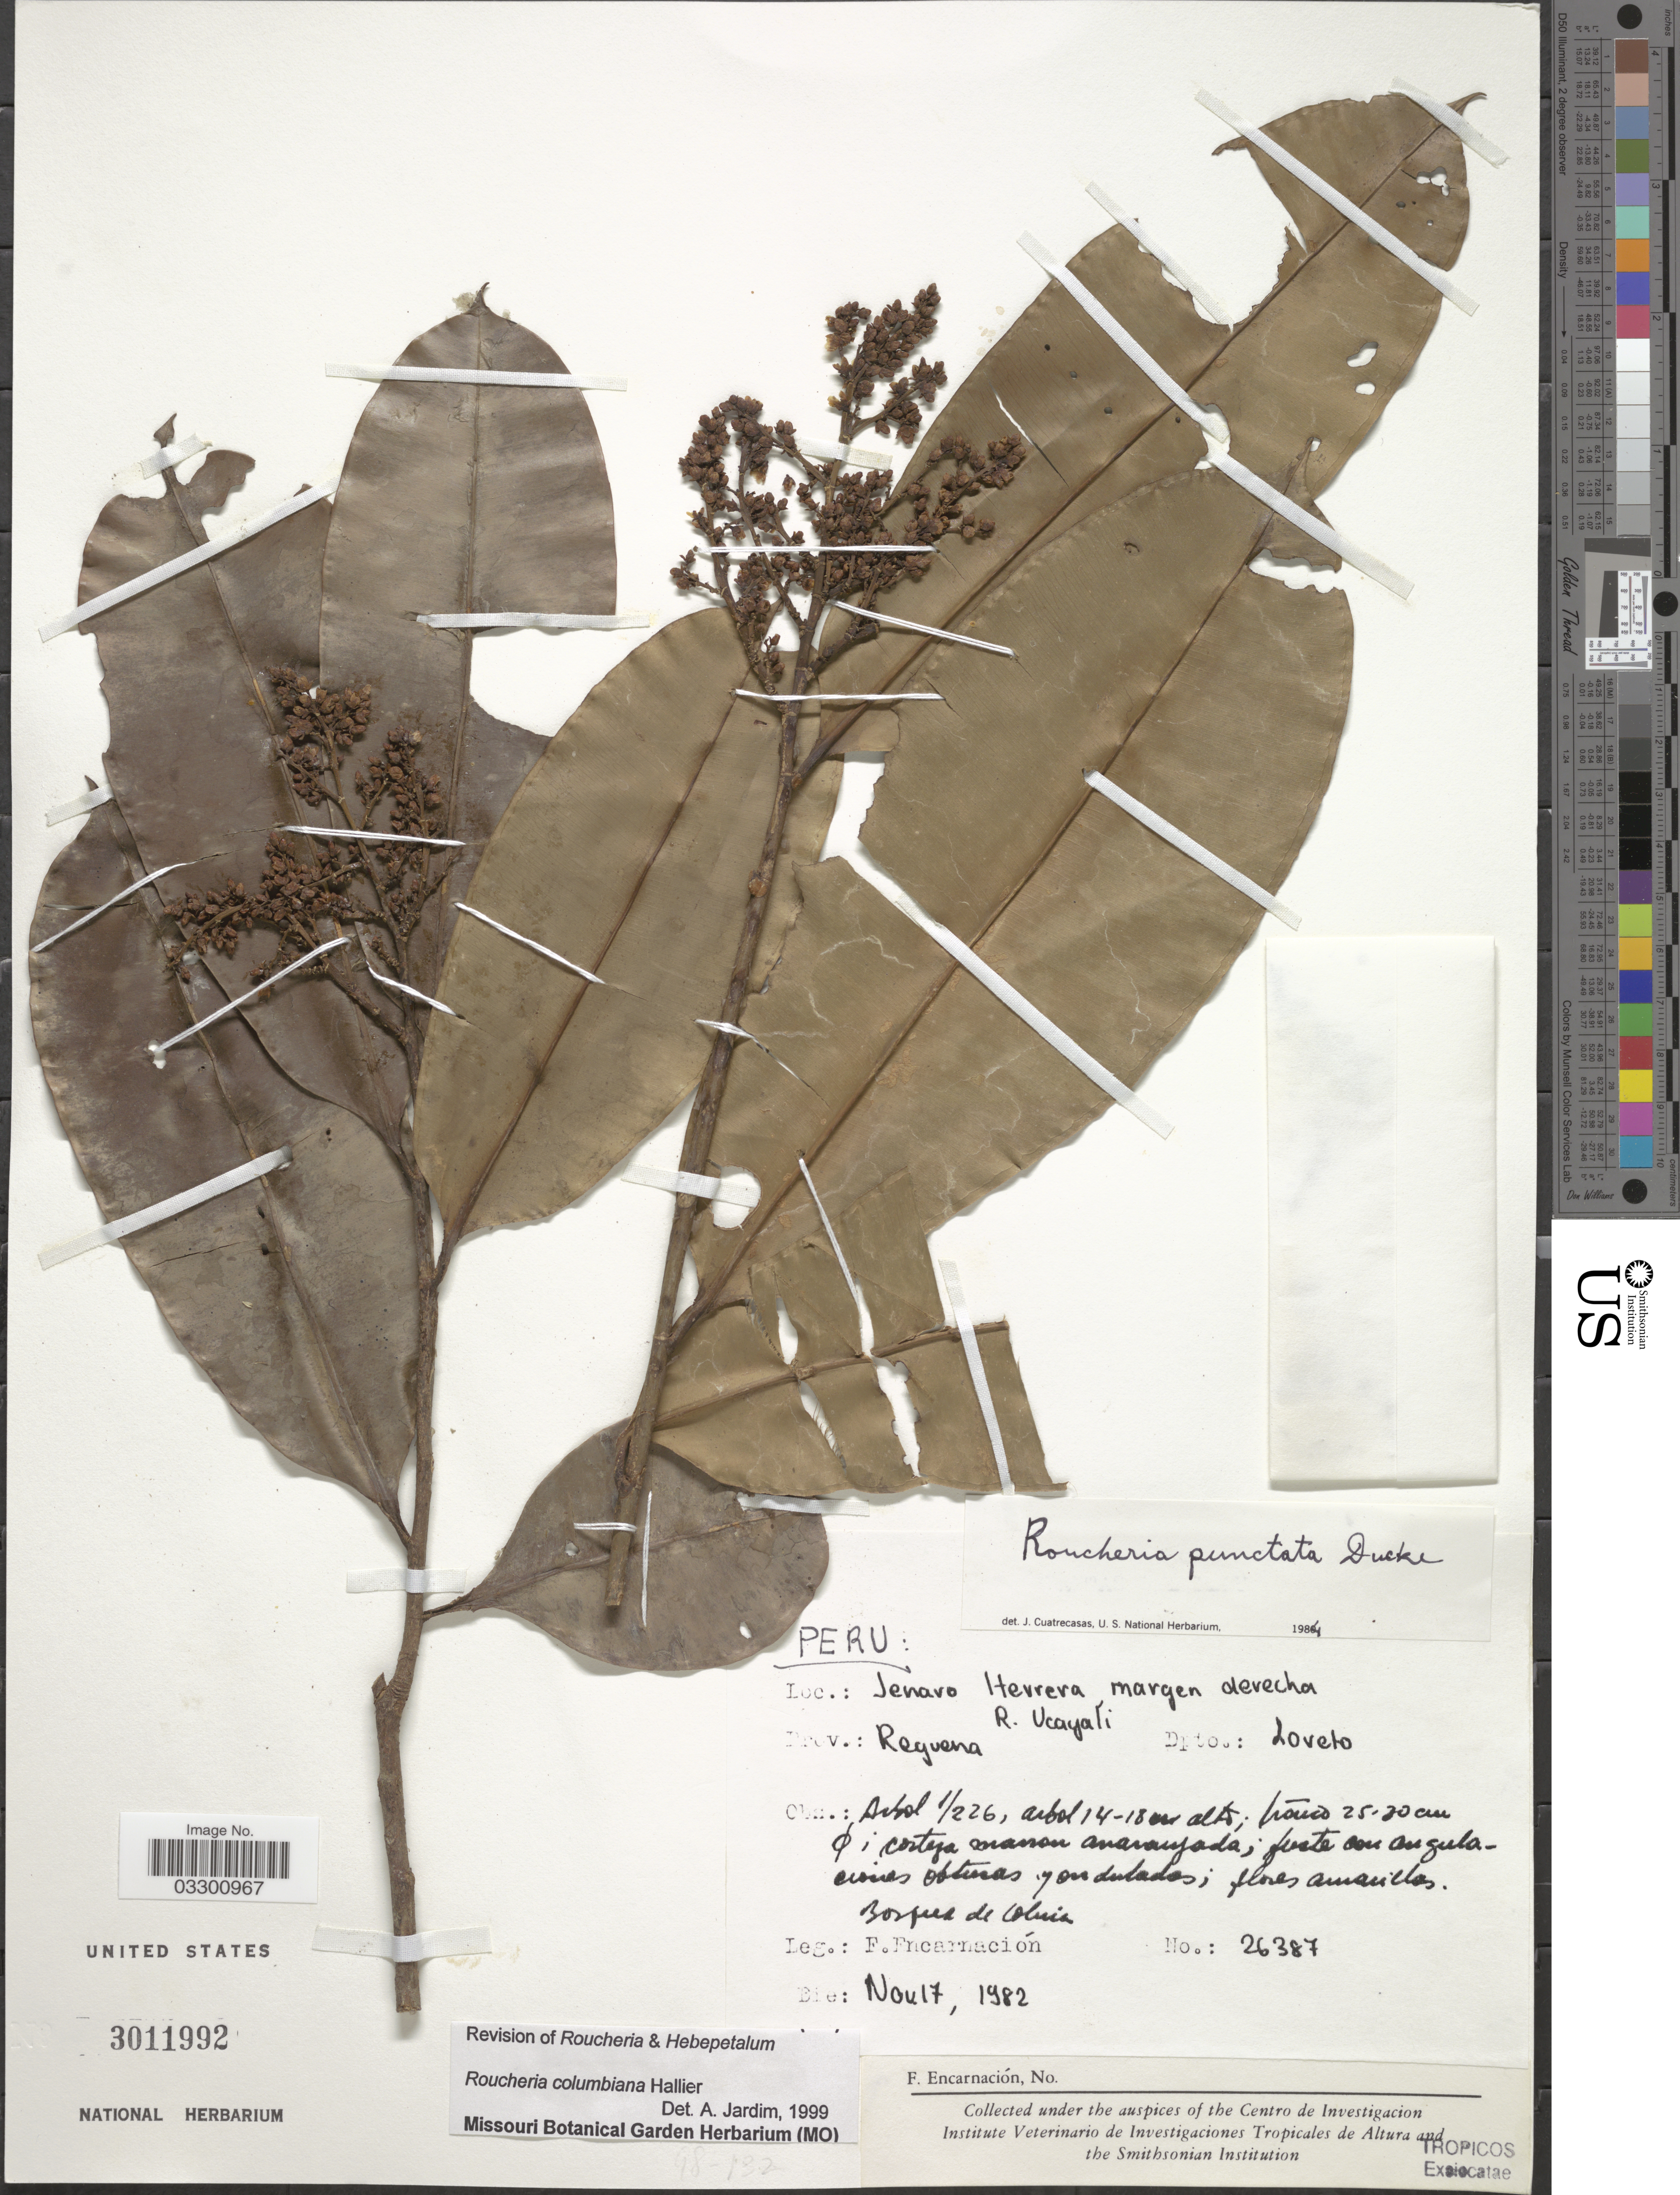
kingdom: Plantae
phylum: Tracheophyta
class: Magnoliopsida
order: Malpighiales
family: Linaceae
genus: Roucheria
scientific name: Roucheria columbiana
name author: Hallier f.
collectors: F. Encarnación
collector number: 26387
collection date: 1982-11-17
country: Peru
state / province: Loreto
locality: Jenavo Herrera, margen devecha R. Ucayali. Prov.: Requena. Dpto.: Loreto.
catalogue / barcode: US 3011992